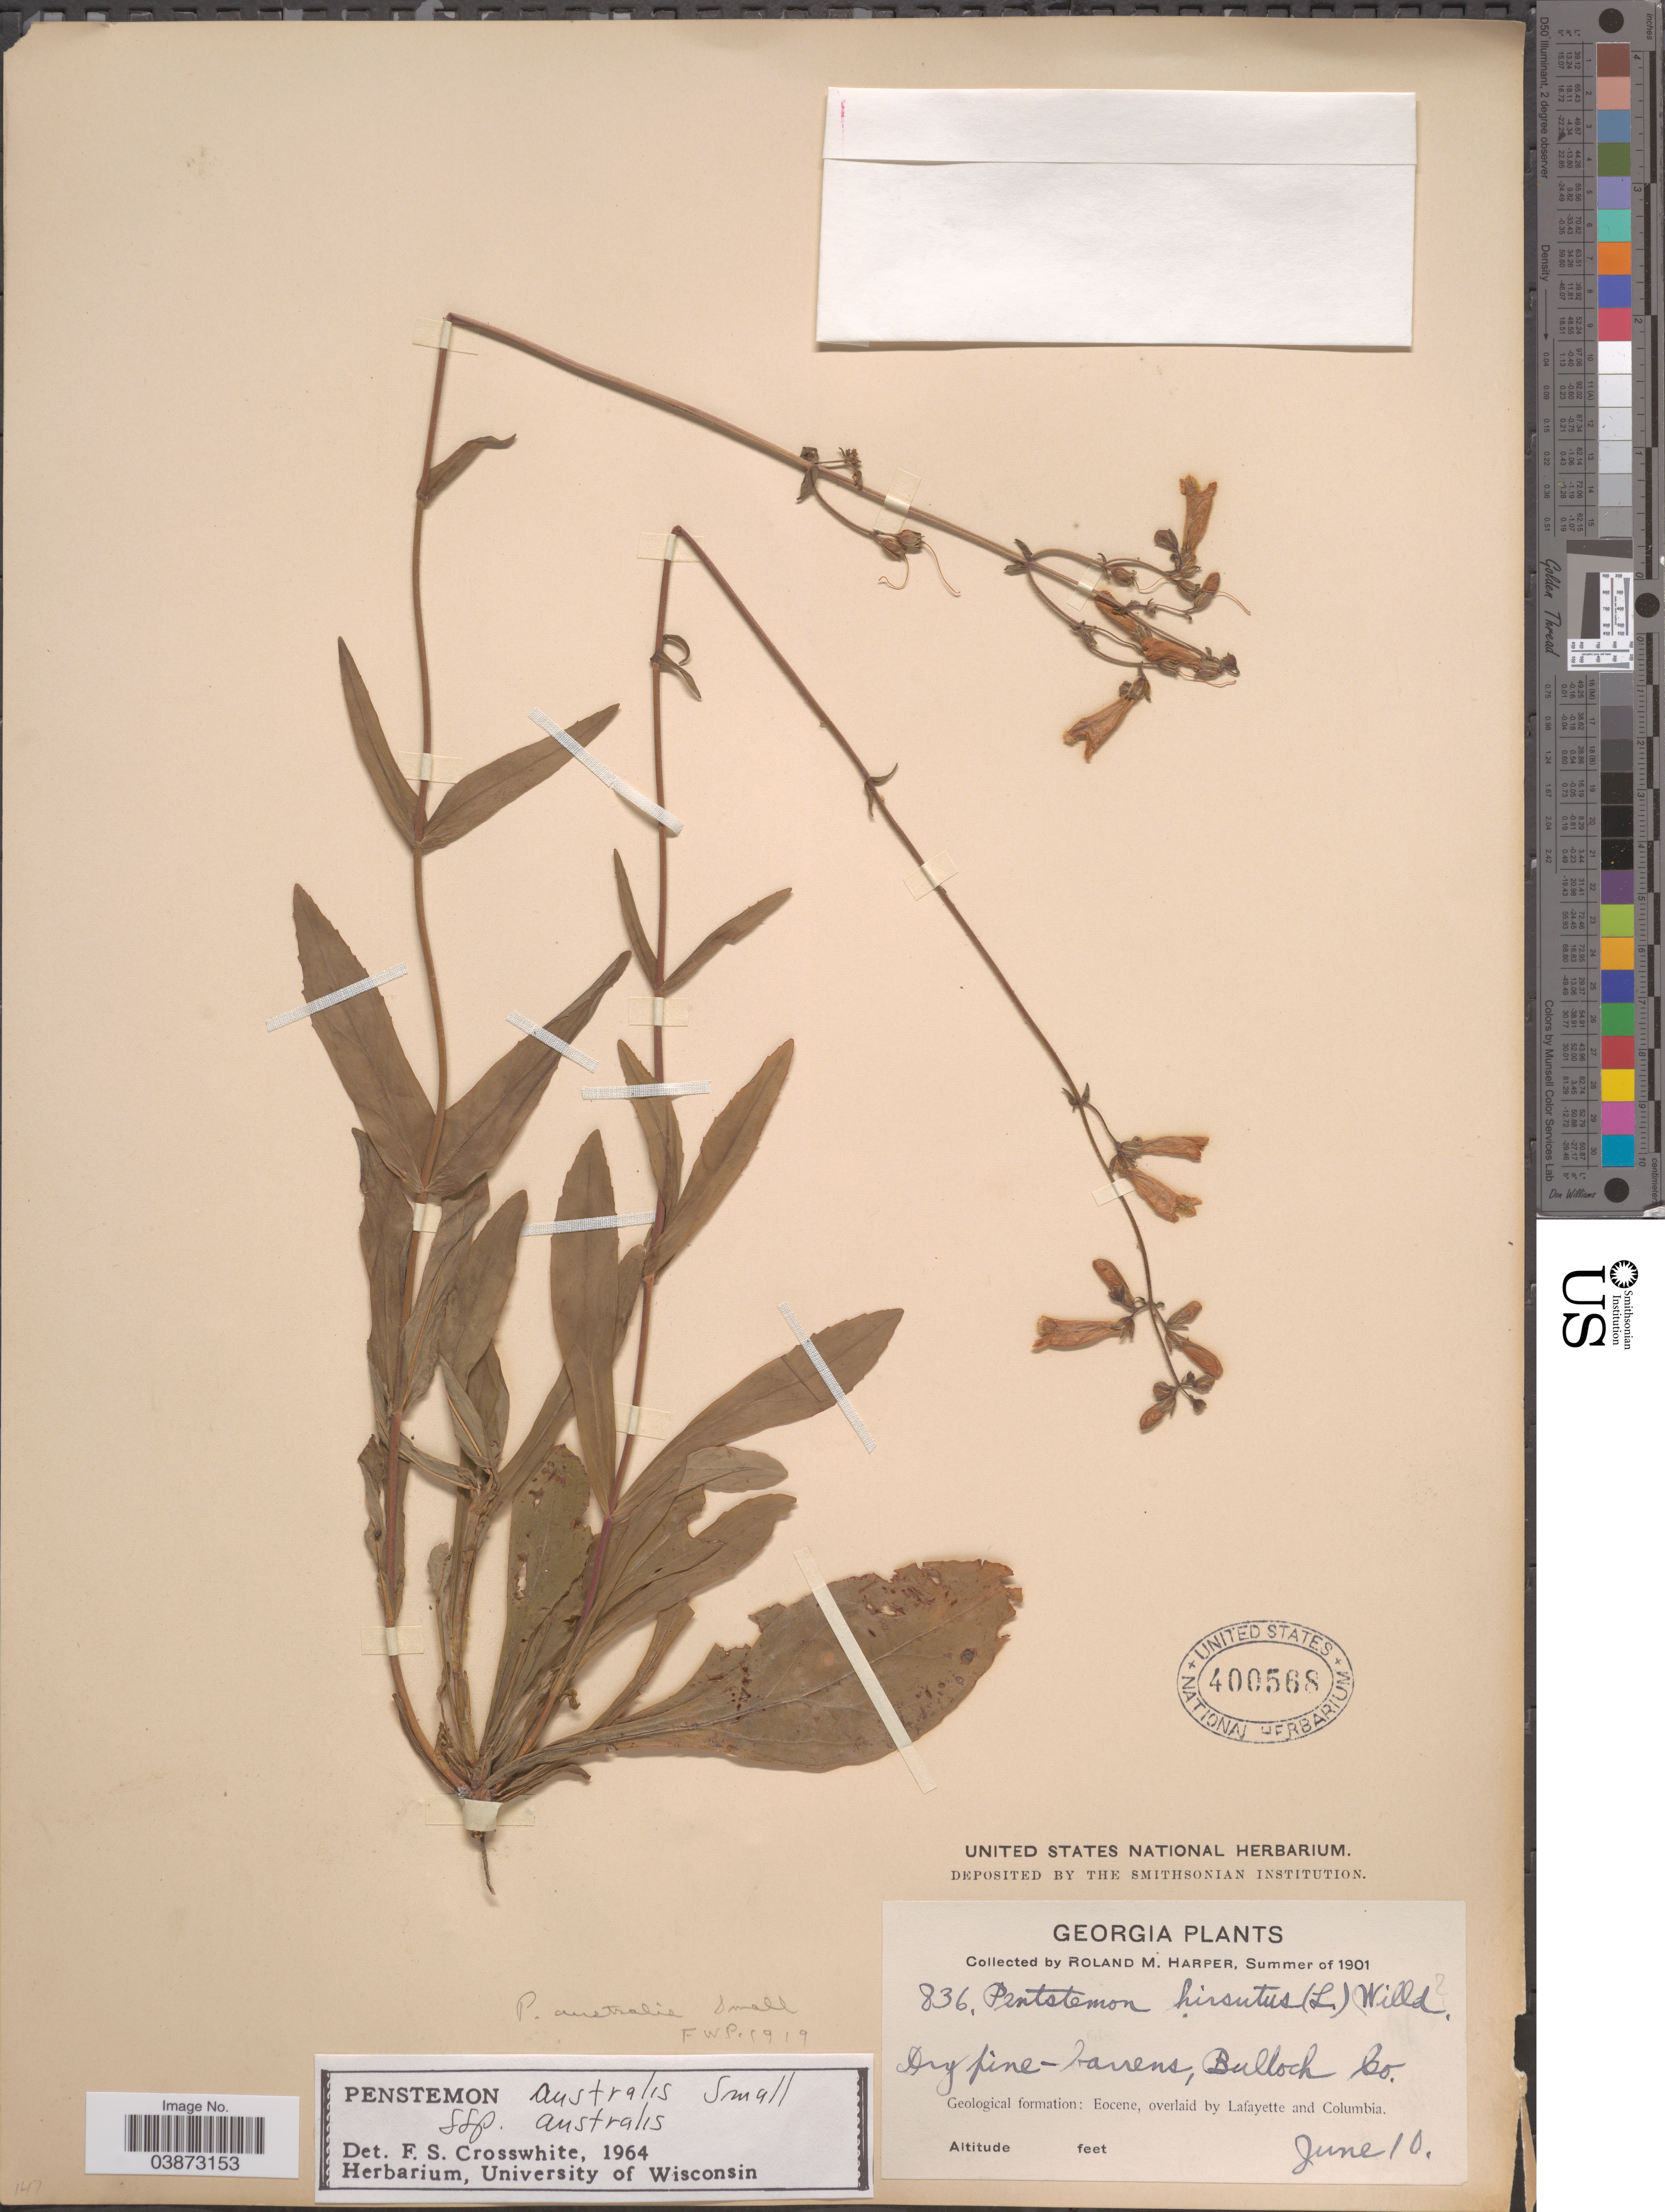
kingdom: Plantae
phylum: Tracheophyta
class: Magnoliopsida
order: Lamiales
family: Plantaginaceae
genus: Penstemon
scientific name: Penstemon australis subsp. australis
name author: Small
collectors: R. M. Harper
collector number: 836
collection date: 1901-06-10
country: United States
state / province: Georgia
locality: Dry pine-barrens, Bullock Co. Geological formation: Eocene, overlaid by Lafayette and Columbia.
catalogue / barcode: US 400568